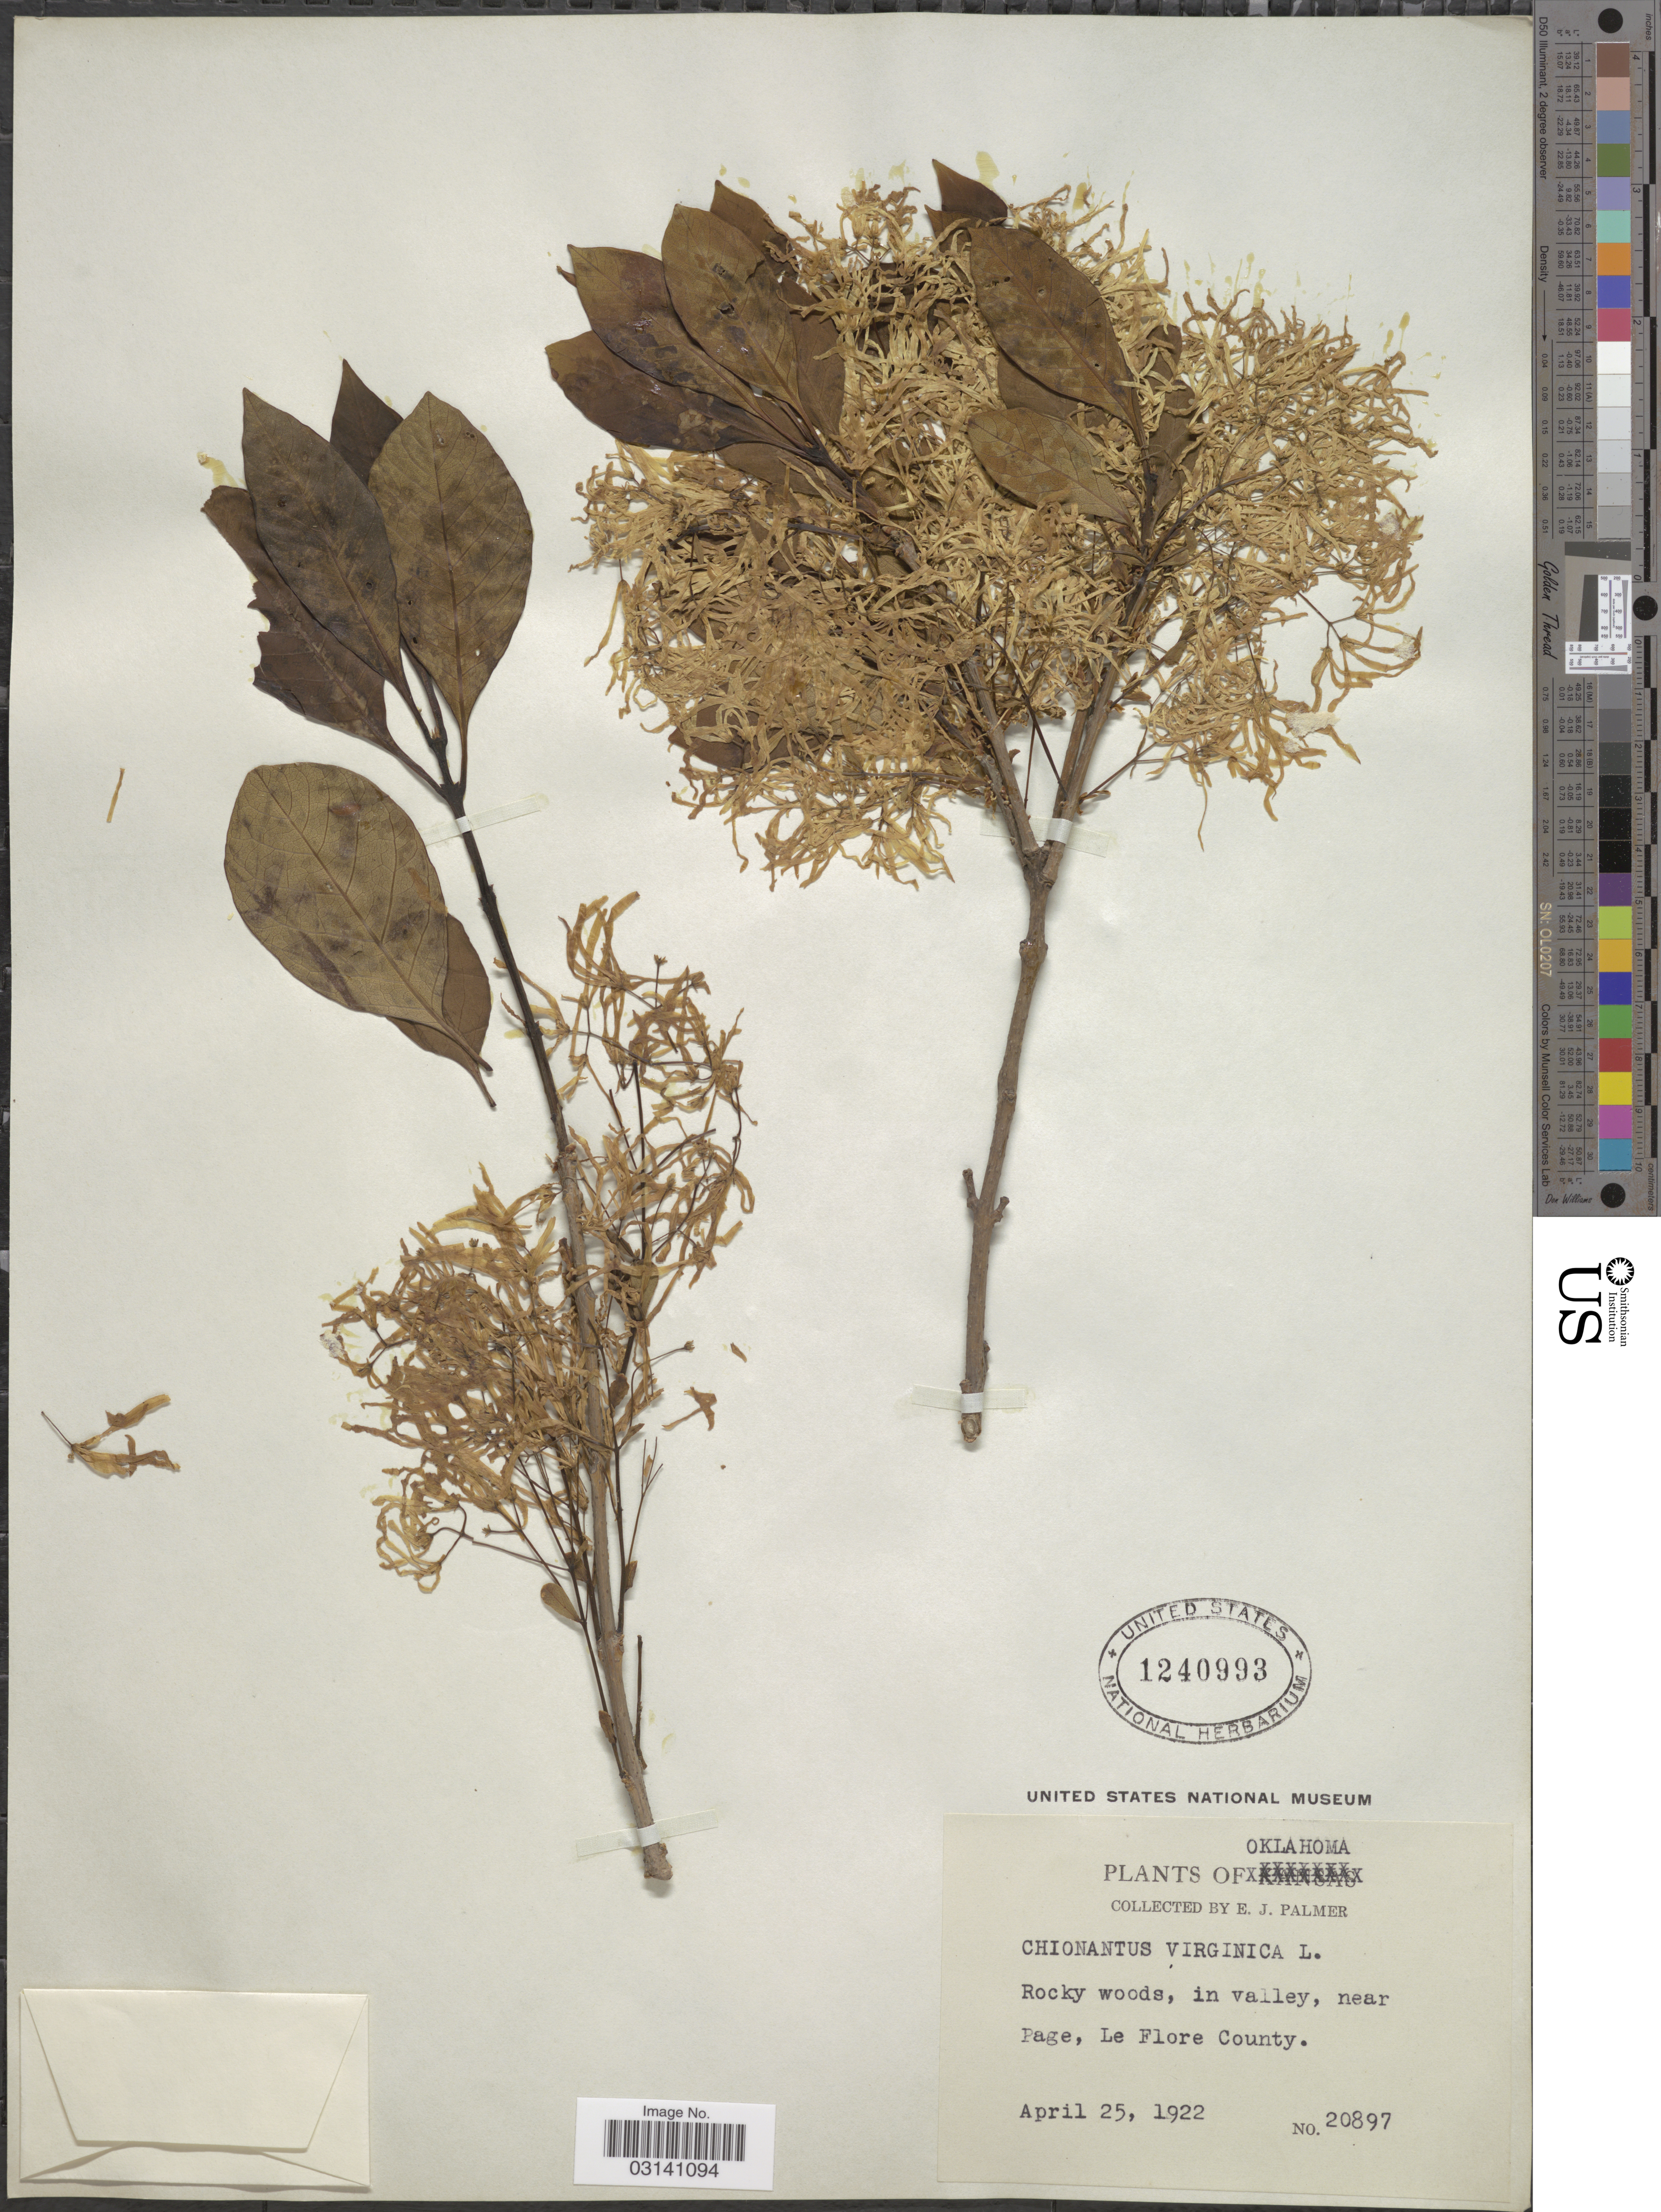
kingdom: Plantae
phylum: Tracheophyta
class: Magnoliopsida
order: Lamiales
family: Oleaceae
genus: Chionanthus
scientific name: Chionanthus virginicus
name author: L.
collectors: E. J. Palmer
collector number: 20897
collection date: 1922-04-25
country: United States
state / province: Oklahoma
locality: Rocky woods, in valley, near Page, Le Flore County.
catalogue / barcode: US 1240993